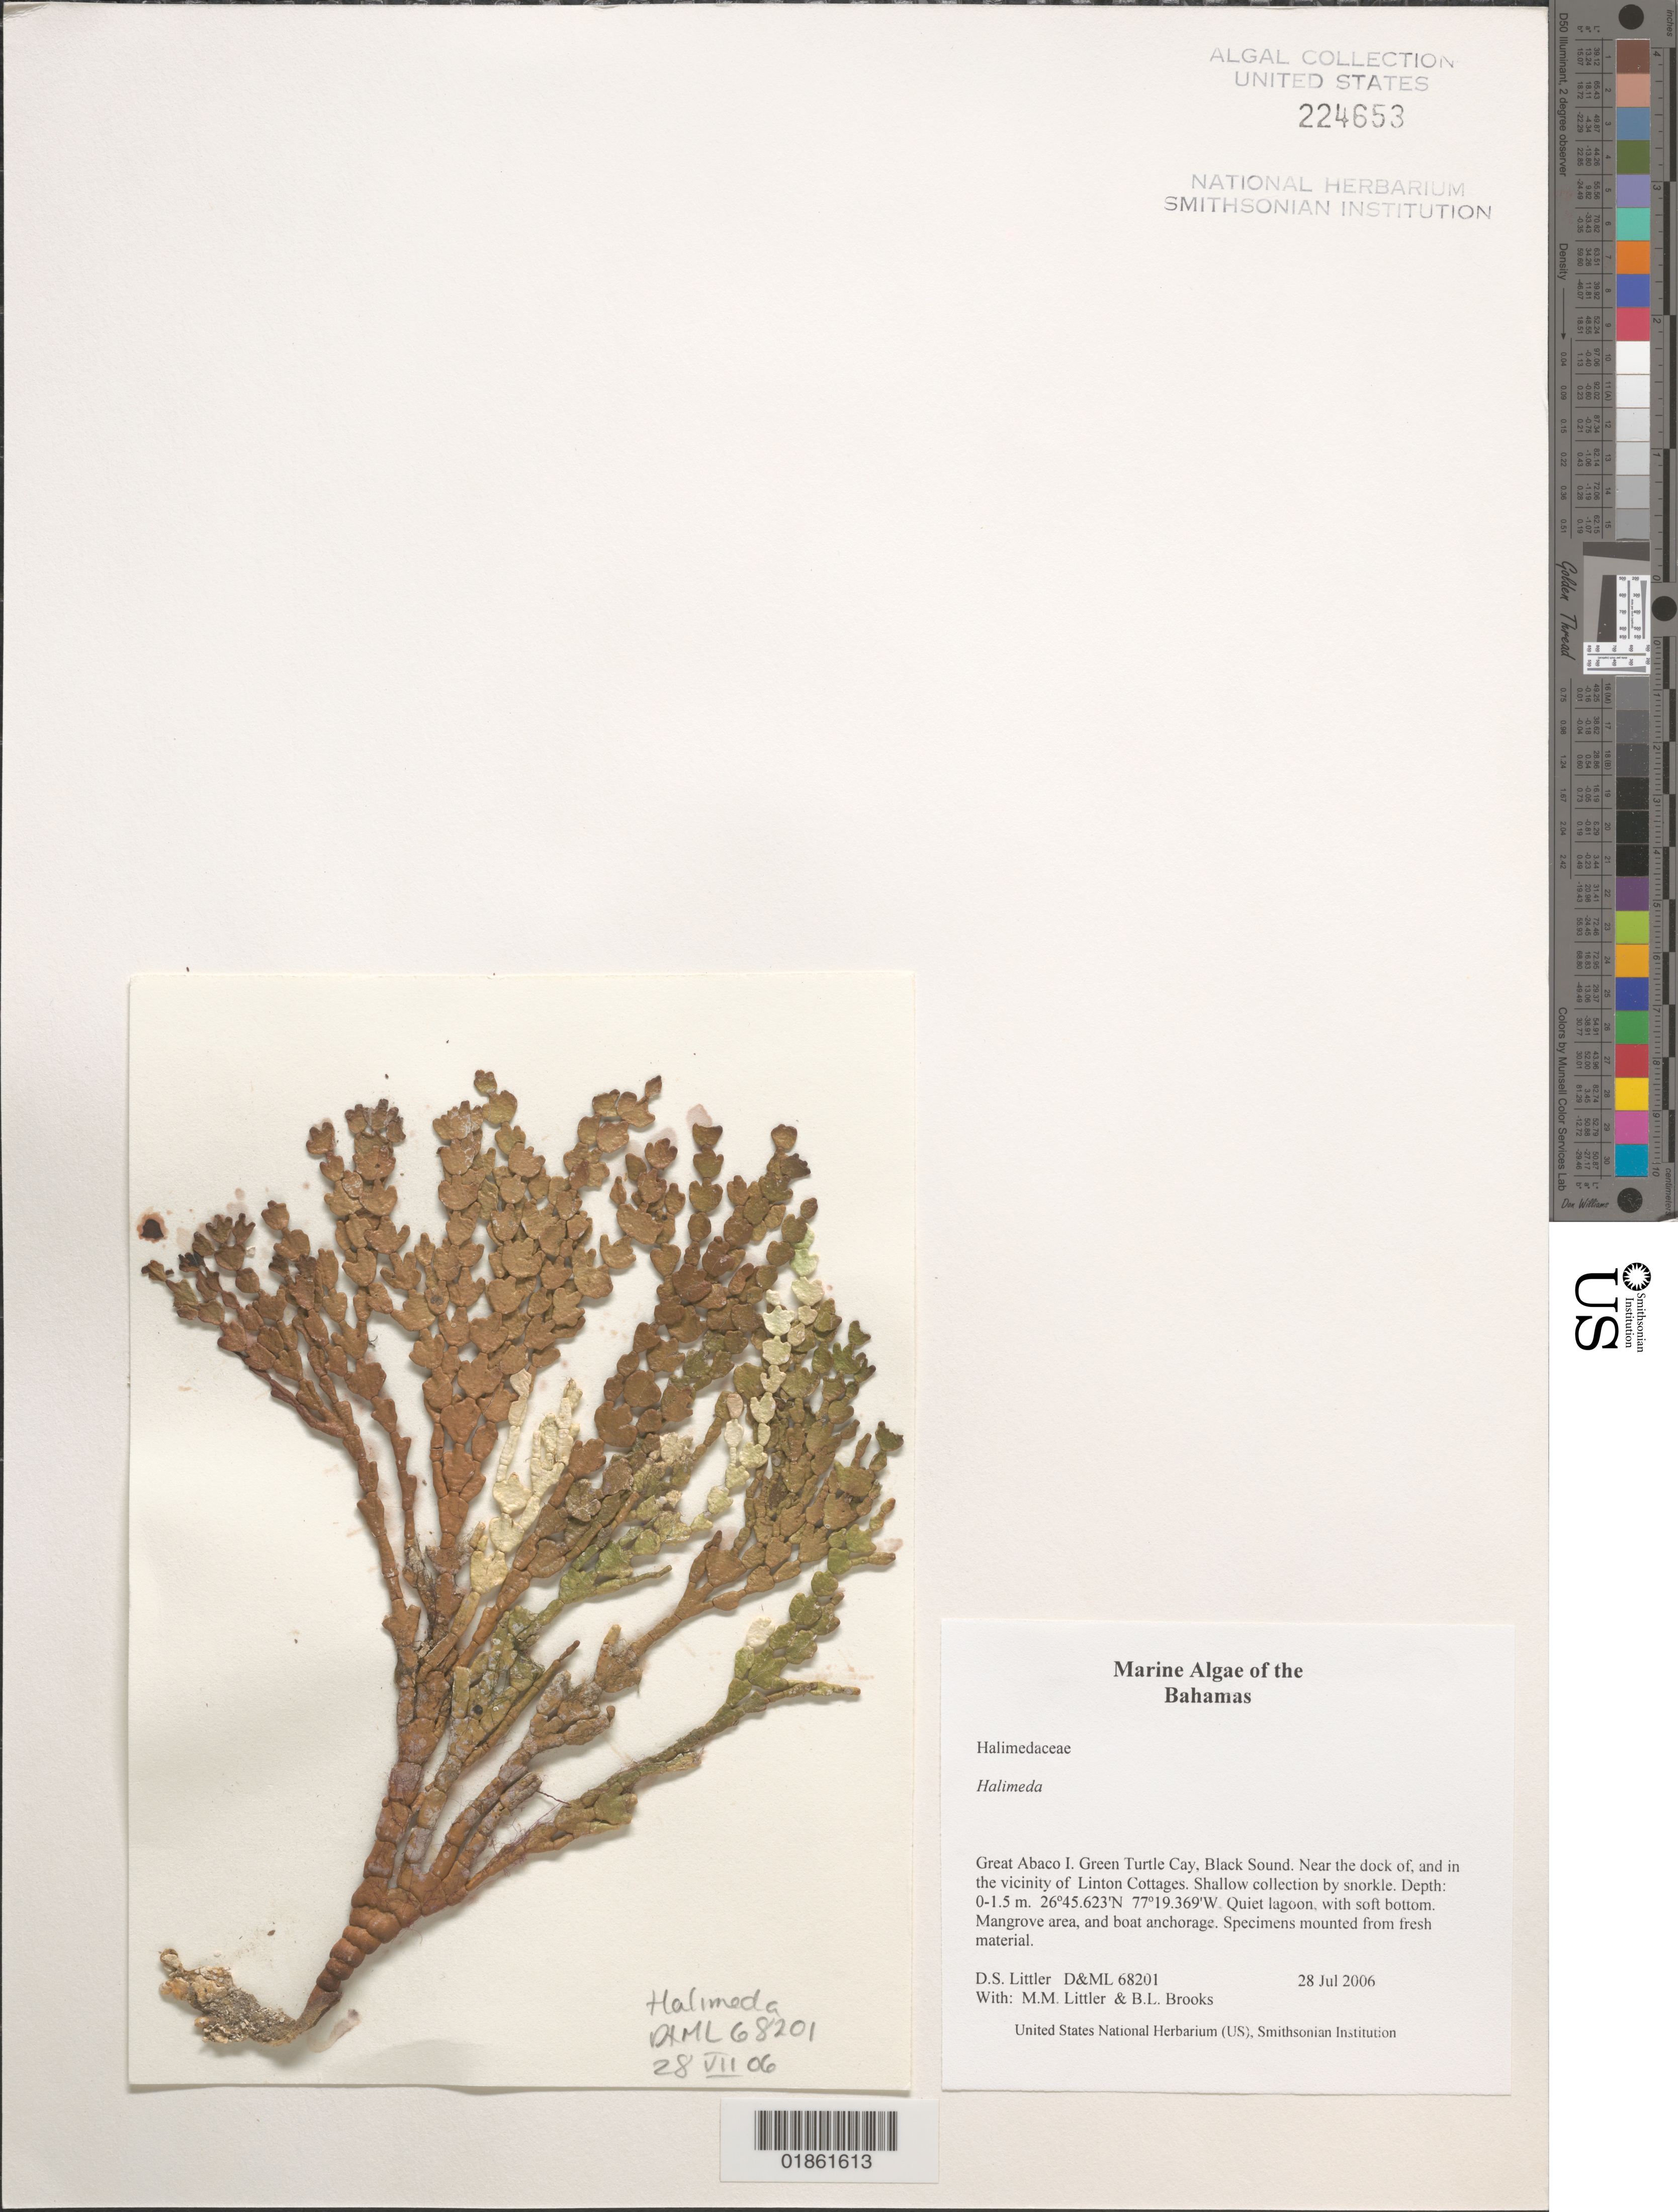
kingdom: Plantae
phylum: Chlorophyta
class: Ulvophyceae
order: Bryopsidales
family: Halimedaceae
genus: Halimeda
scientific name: Halimeda tuna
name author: (J. Ellis & Sol.) J.V.Lamouroux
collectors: D. S. Littler, M. M. Littler & B. Lapointe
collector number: D&ML 68201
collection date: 2006-07-28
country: Bahamas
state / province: Hope Town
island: Green Turtle Cay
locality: Abacos. Green Turtle Cay. Black Sound, off Linton Cottages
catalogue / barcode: US 224653